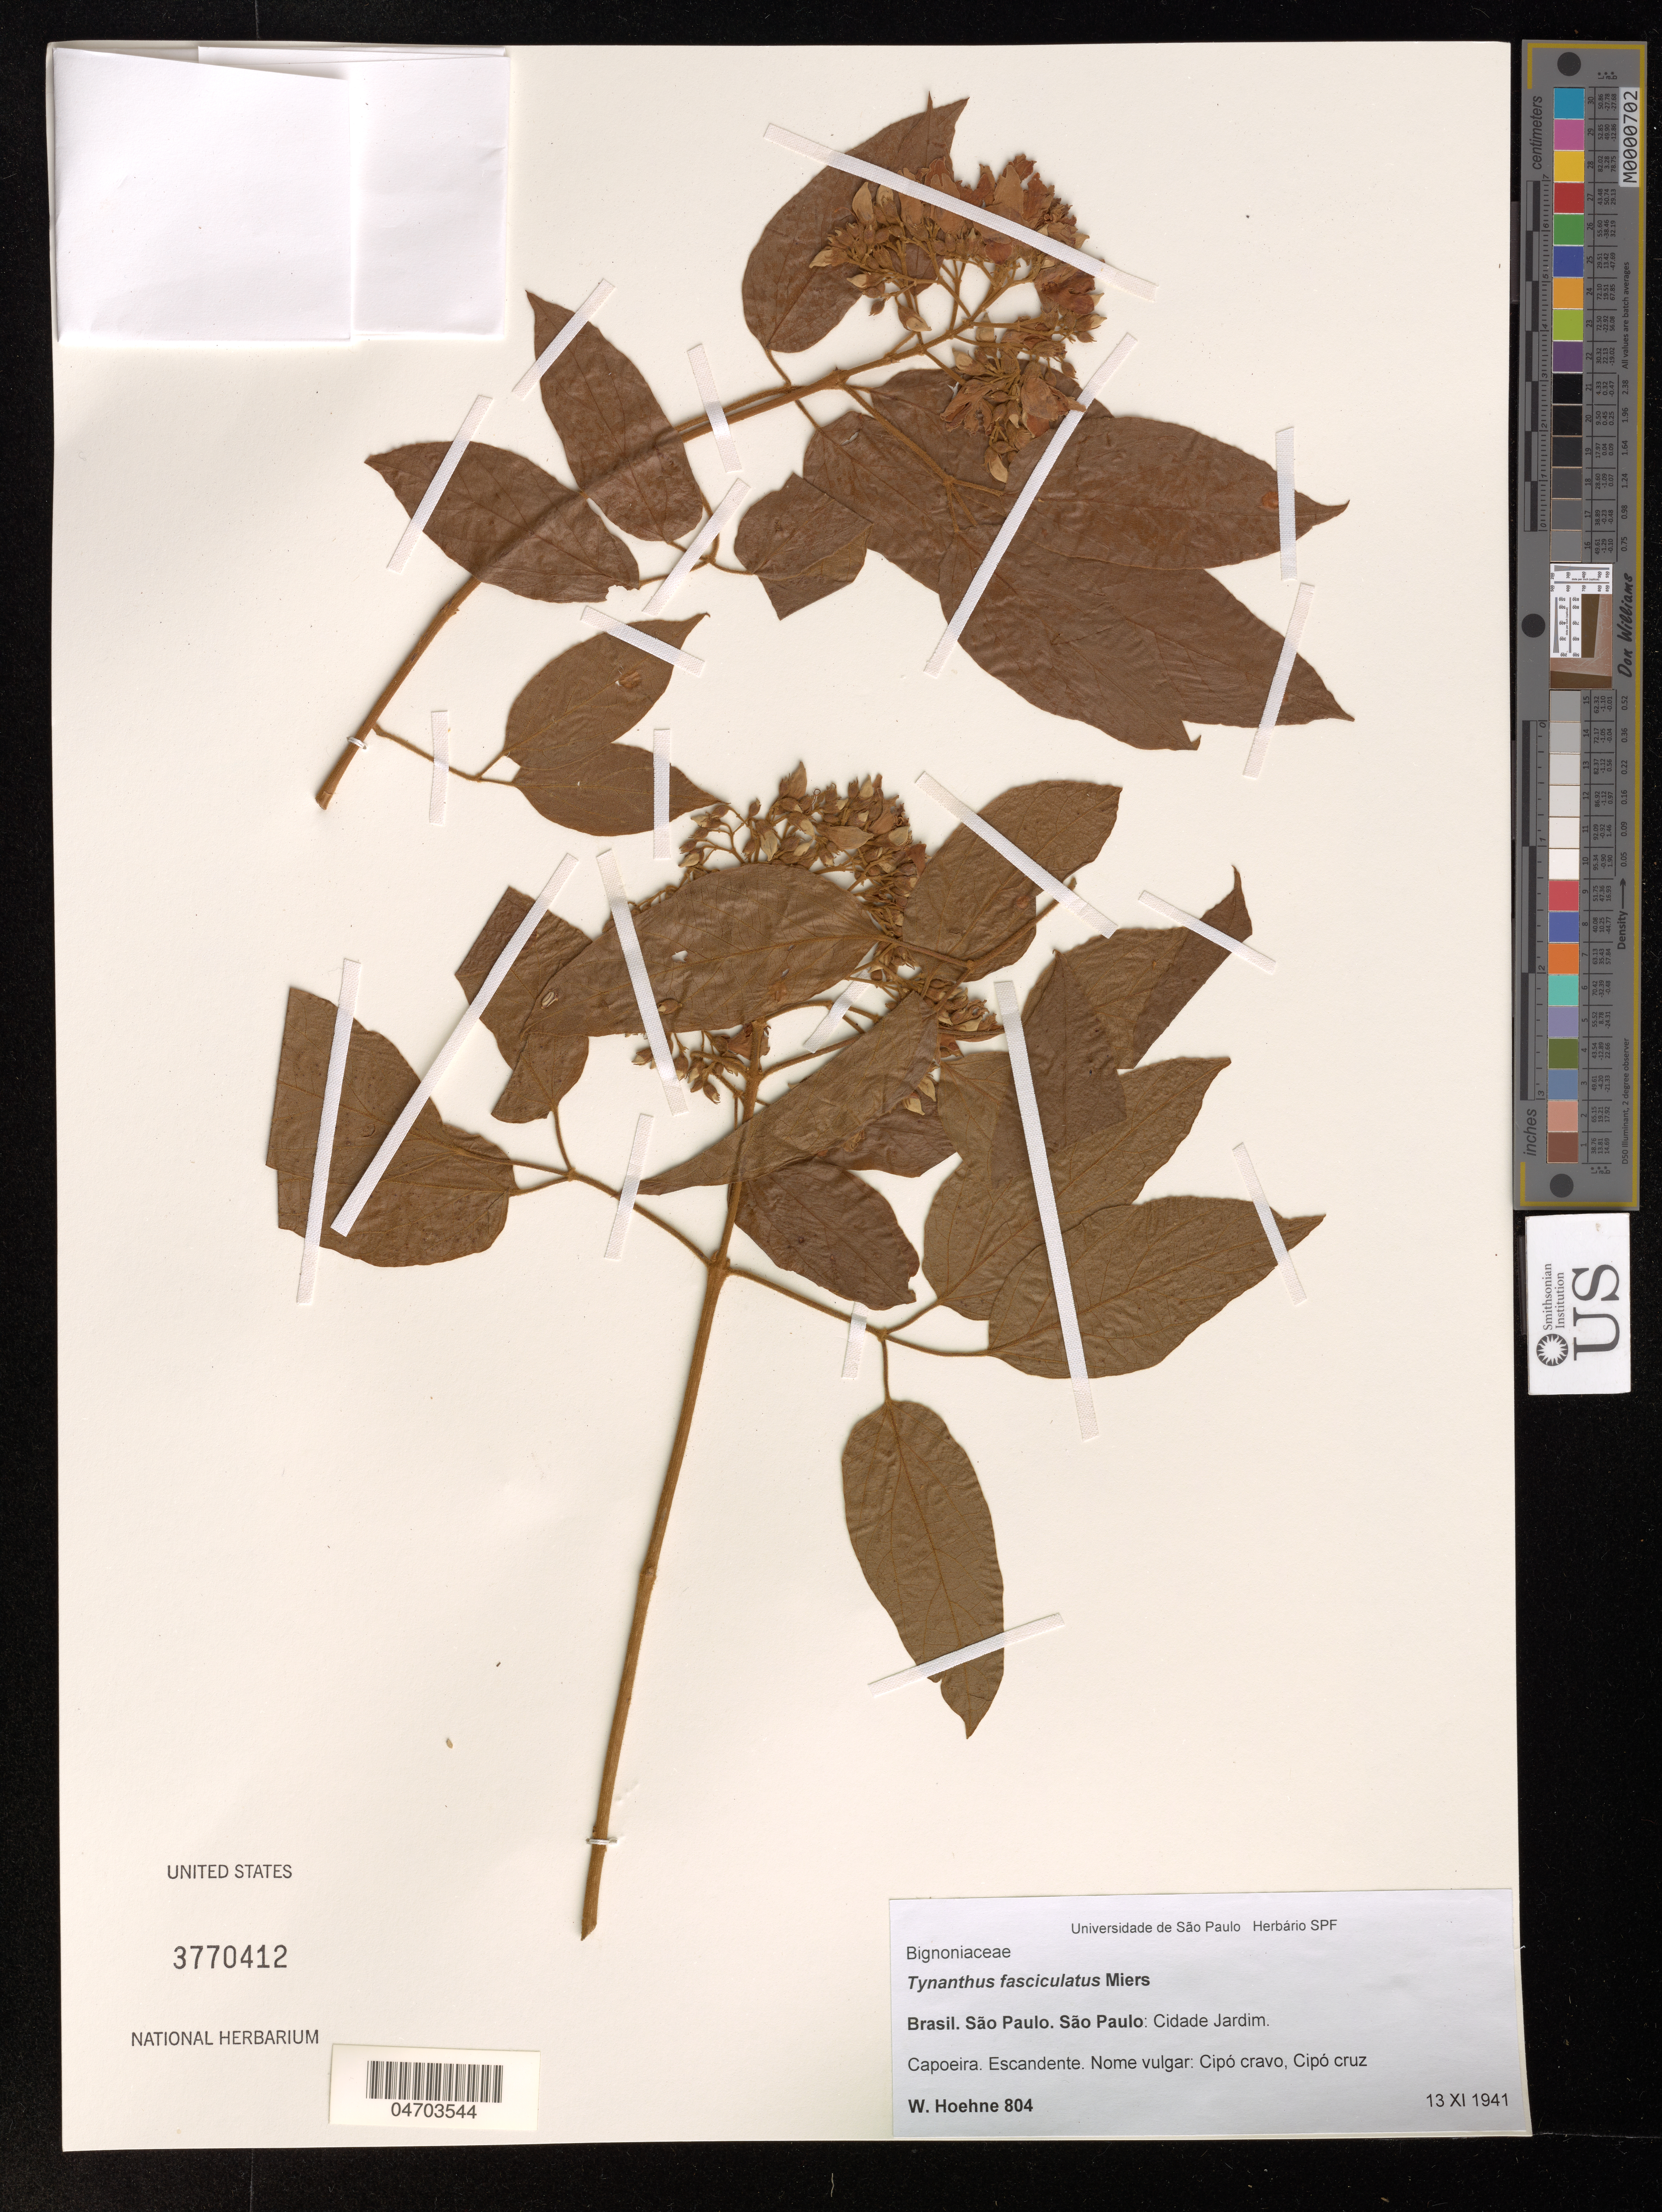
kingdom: Plantae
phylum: Tracheophyta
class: Magnoliopsida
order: Lamiales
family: Bignoniaceae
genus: Tynanthus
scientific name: Tynanthus fasciculatus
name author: (Vell.) Miers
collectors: W. Hoehne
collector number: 804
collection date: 1941-11-13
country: Brazil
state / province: São Paulo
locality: Cidade Jardim.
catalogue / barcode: US 3770412